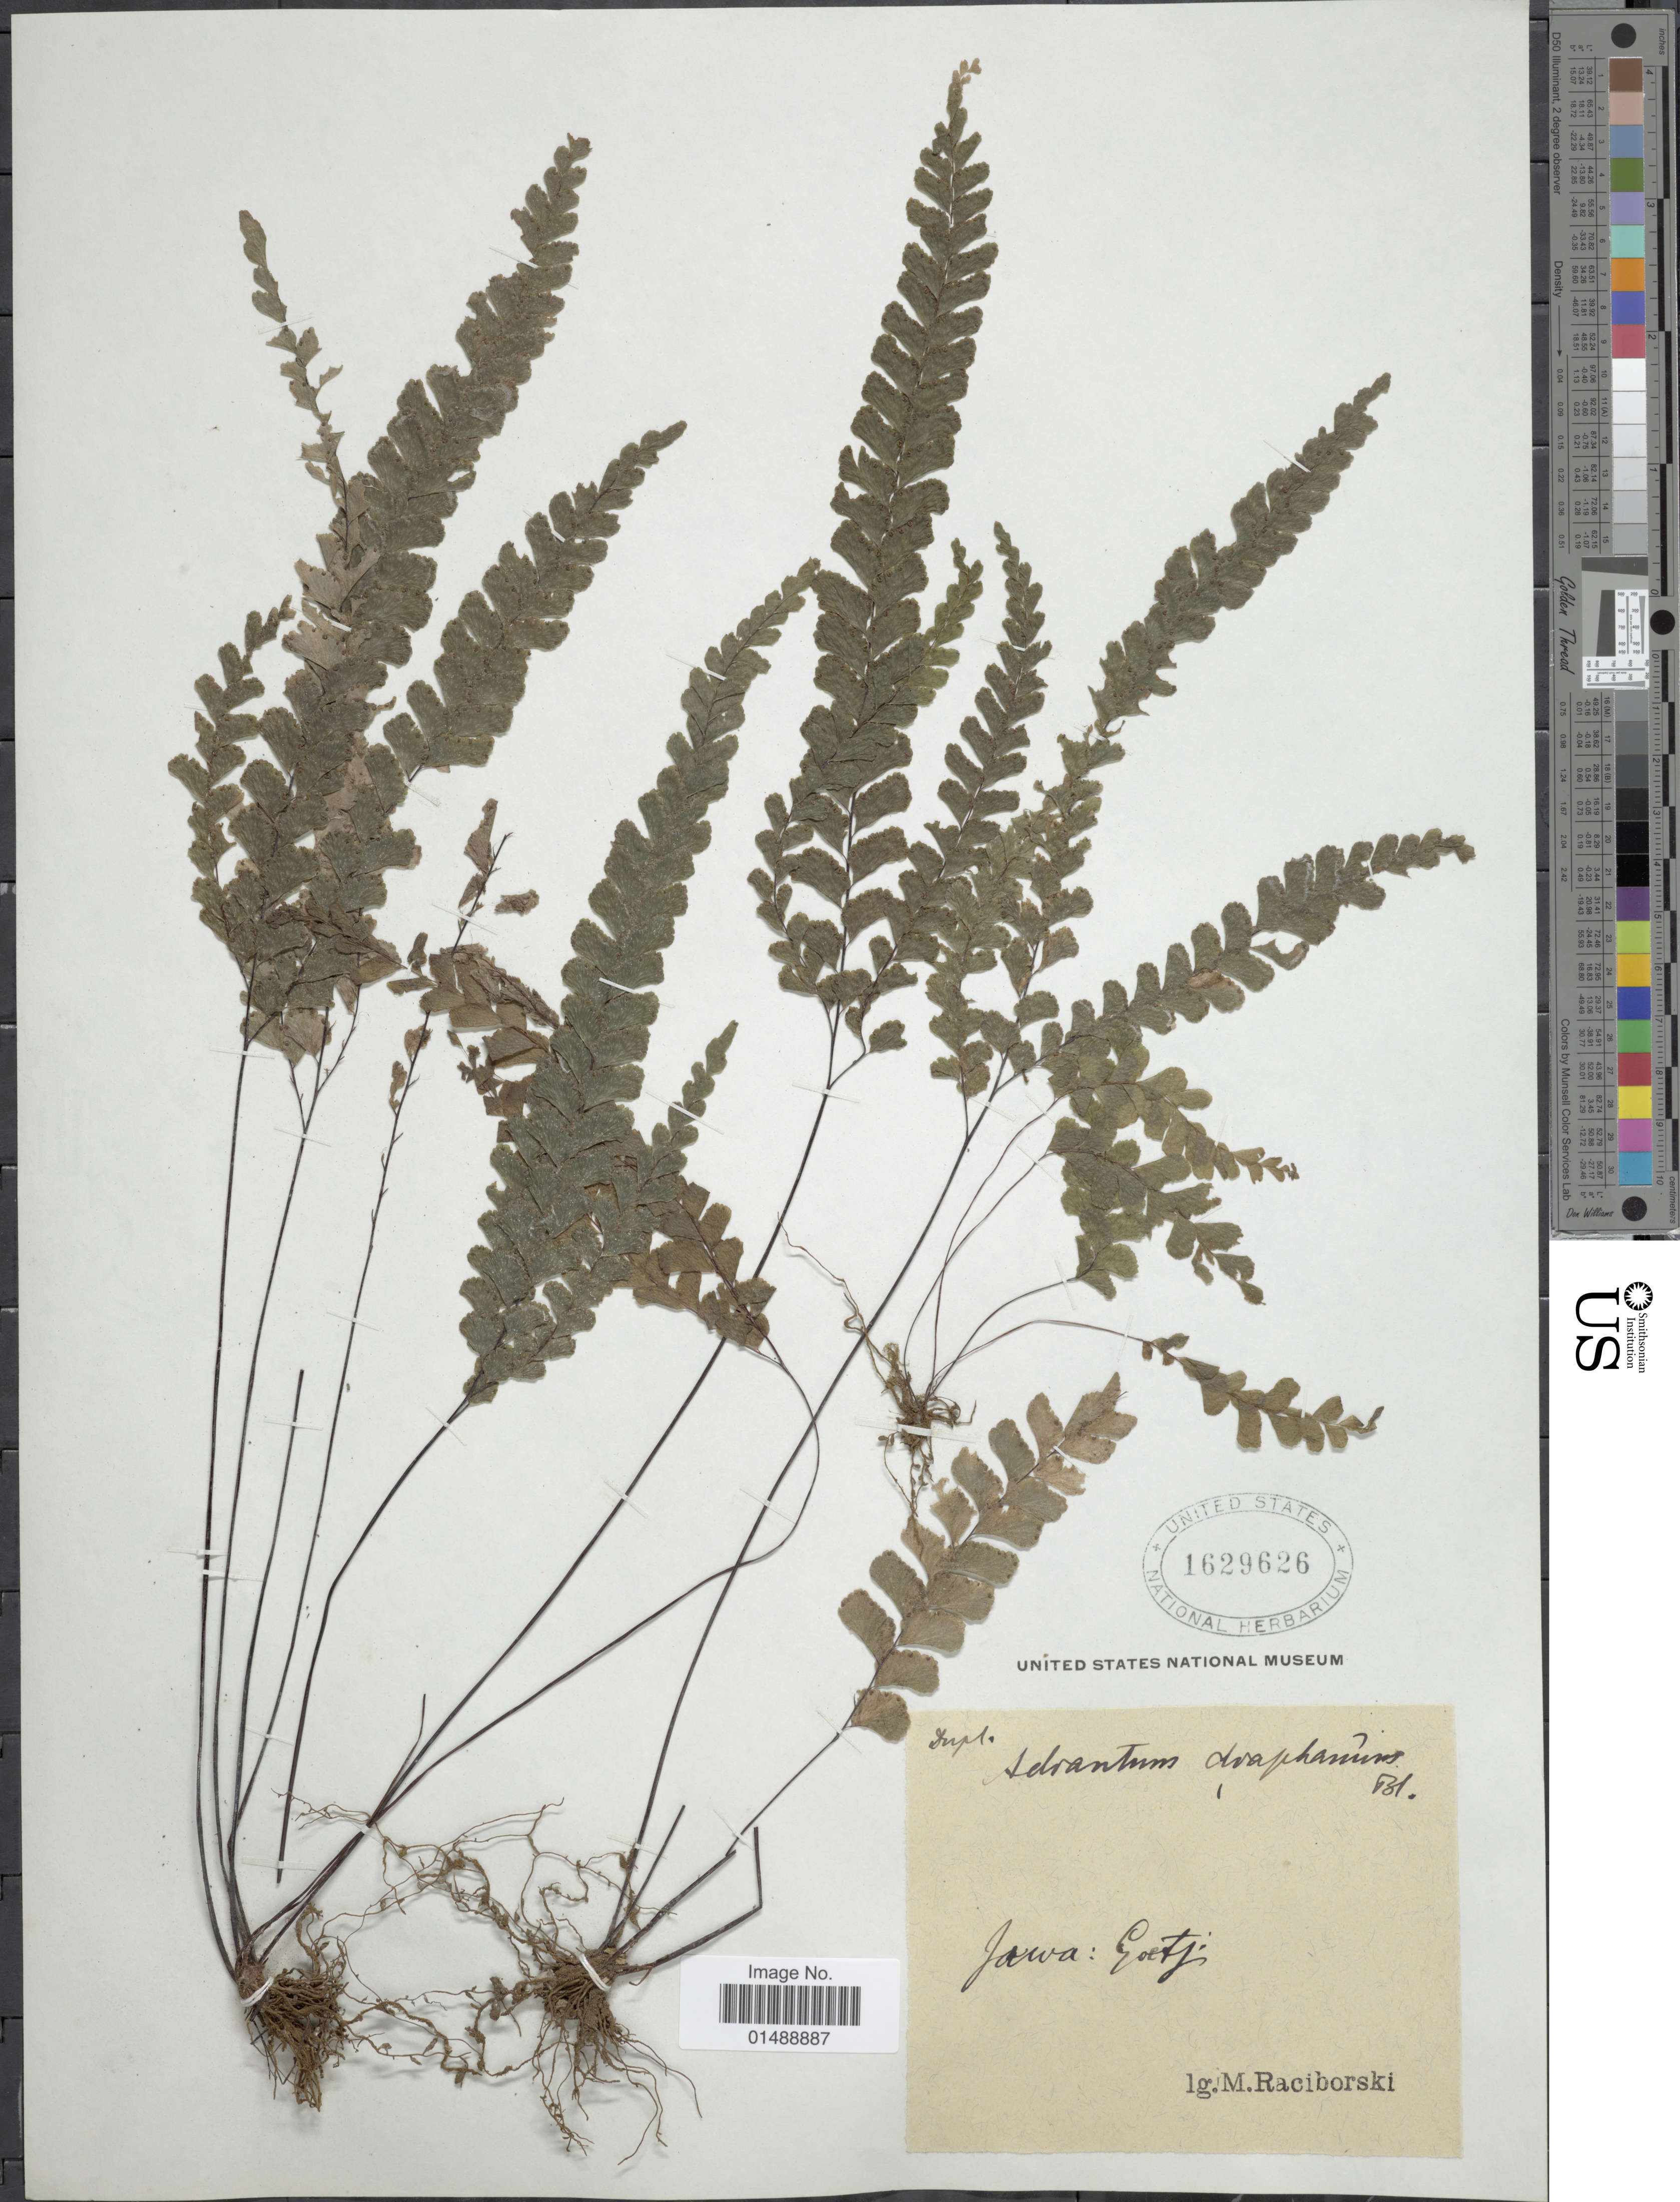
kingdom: Plantae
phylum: Tracheophyta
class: Polypodiopsida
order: Polypodiales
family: Pteridaceae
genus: Adiantum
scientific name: Adiantum diaphanum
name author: Blume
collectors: M. Raciborski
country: Indonesia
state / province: Java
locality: Goetji [interpreted]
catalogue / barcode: US 1629626